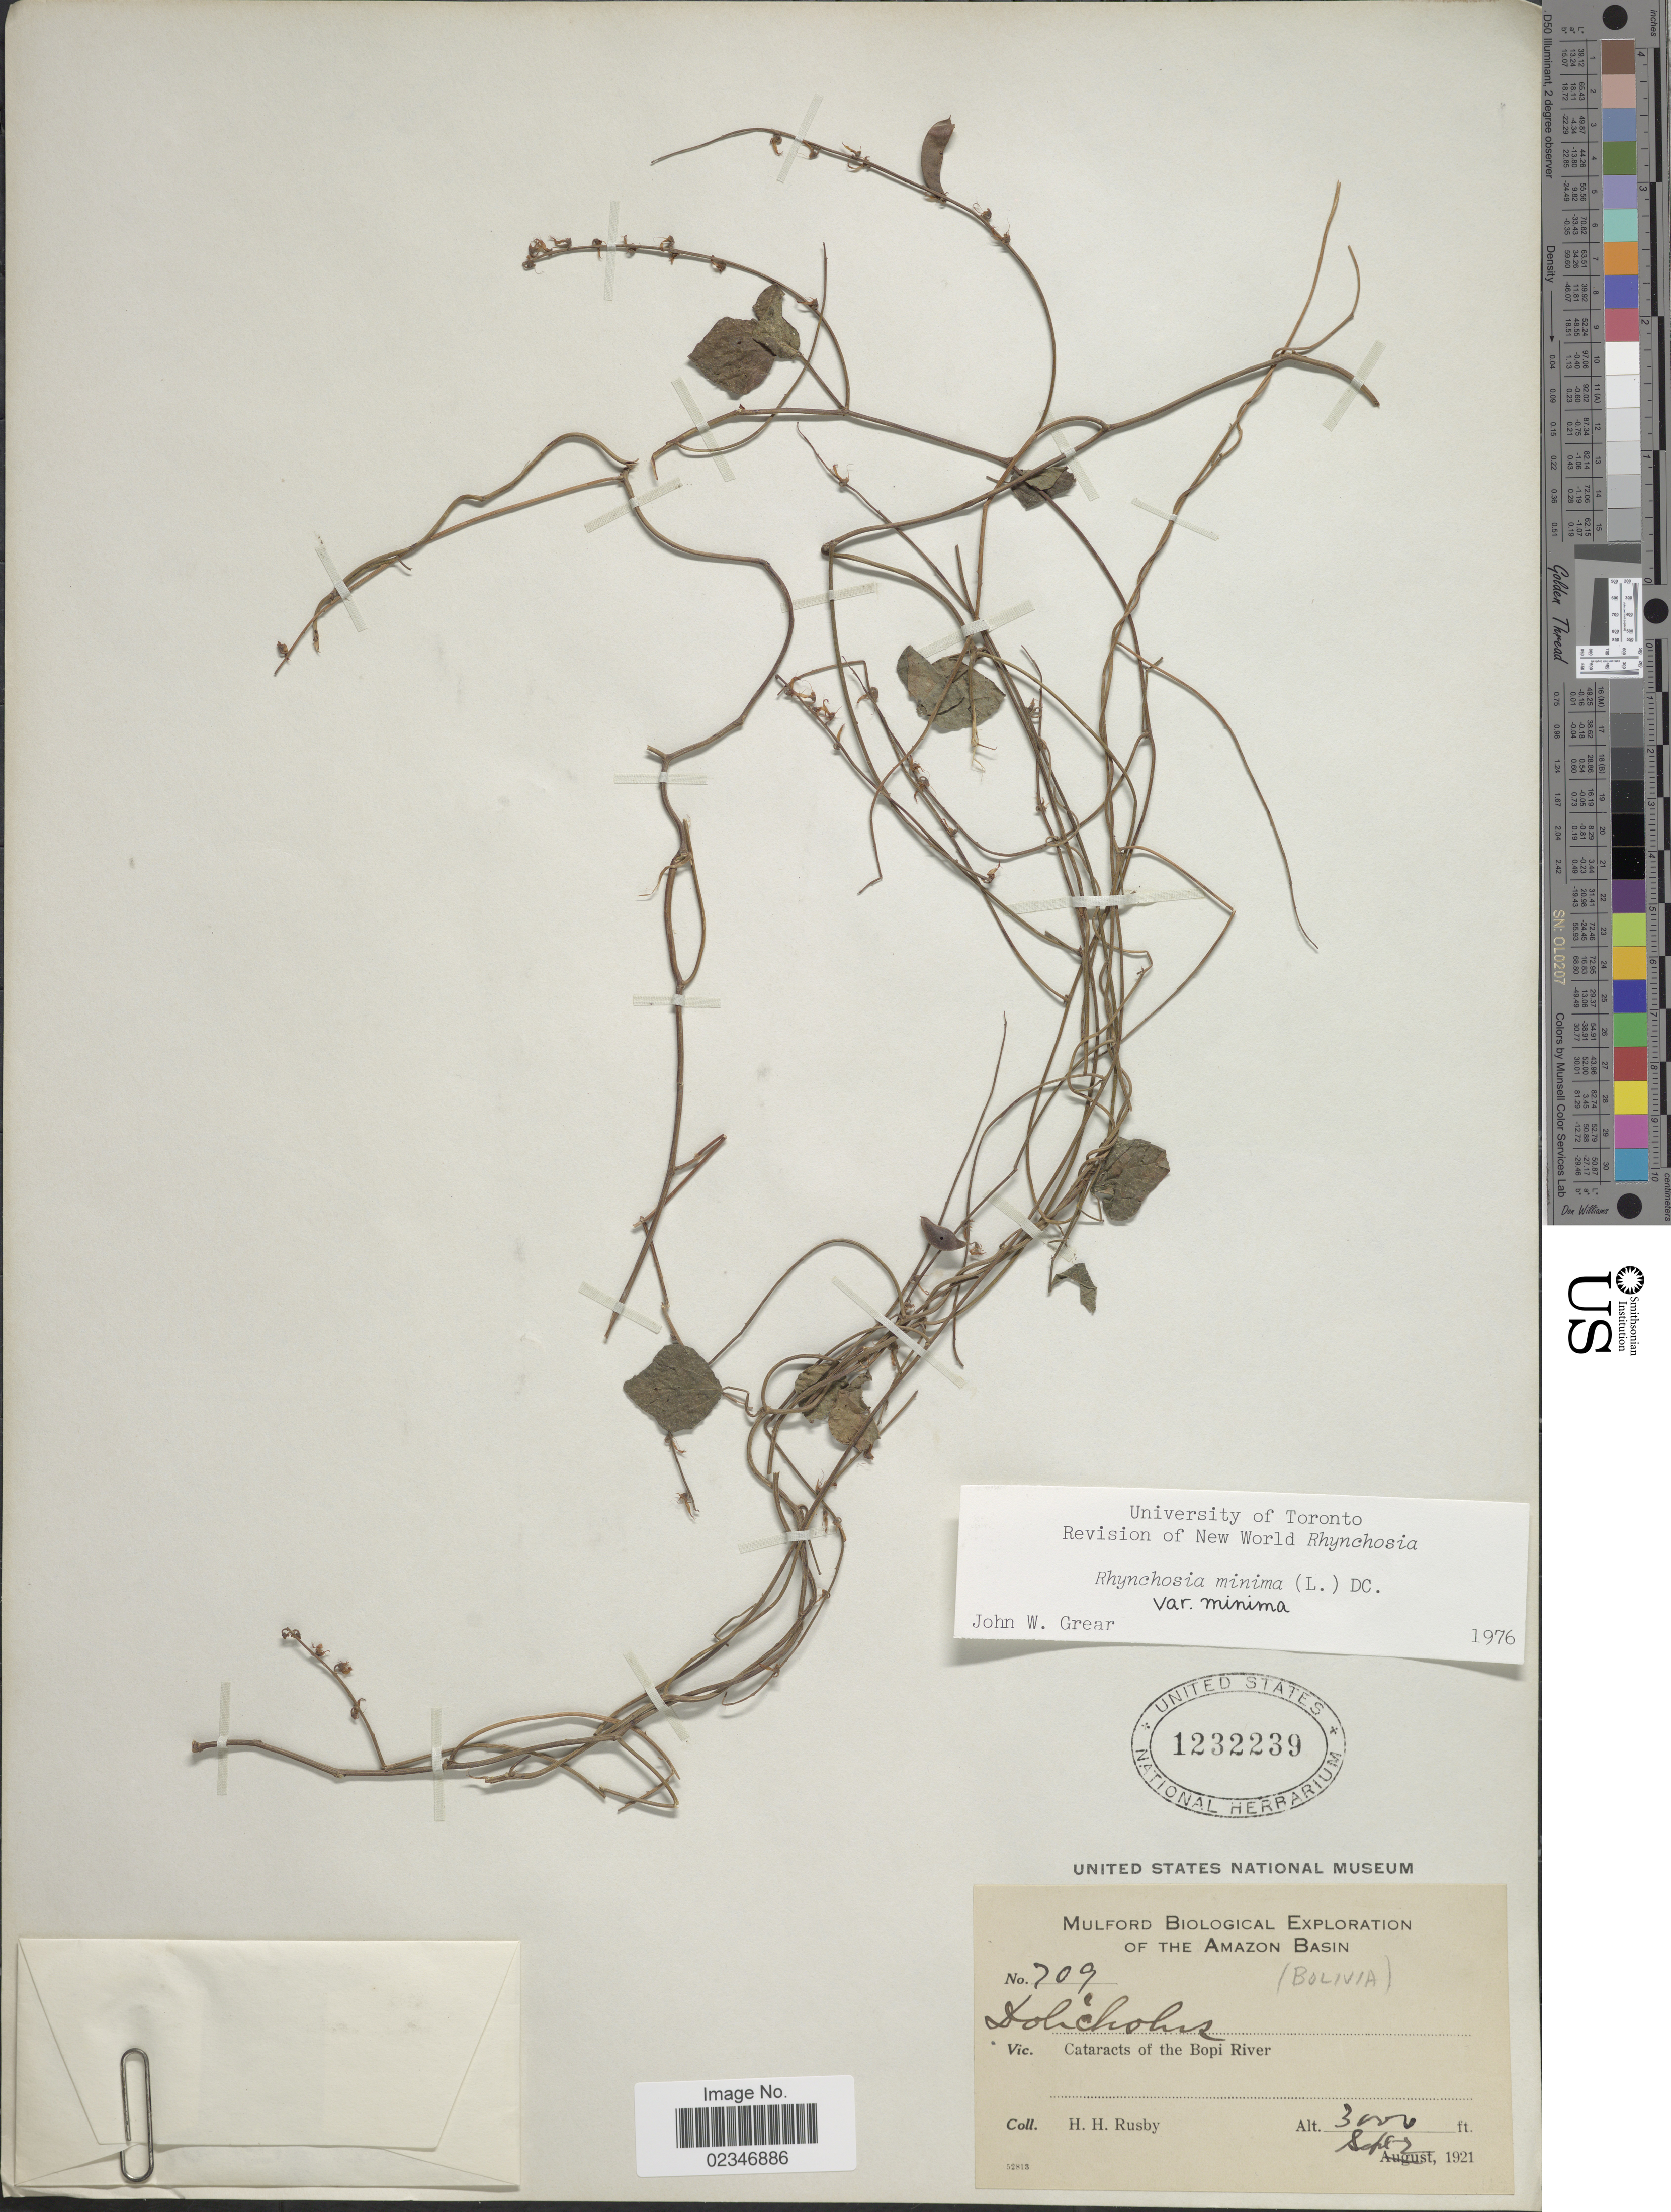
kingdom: Plantae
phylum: Tracheophyta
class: Magnoliopsida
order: Fabales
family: Fabaceae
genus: Rhynchosia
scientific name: Rhynchosia minima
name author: (L.) DC.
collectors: H. H. Rusby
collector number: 709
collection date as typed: Sept 2, 1921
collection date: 1921-09-02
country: Bolivia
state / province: La Paz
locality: Cataracts of the Bopi River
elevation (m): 914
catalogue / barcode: US 1232239